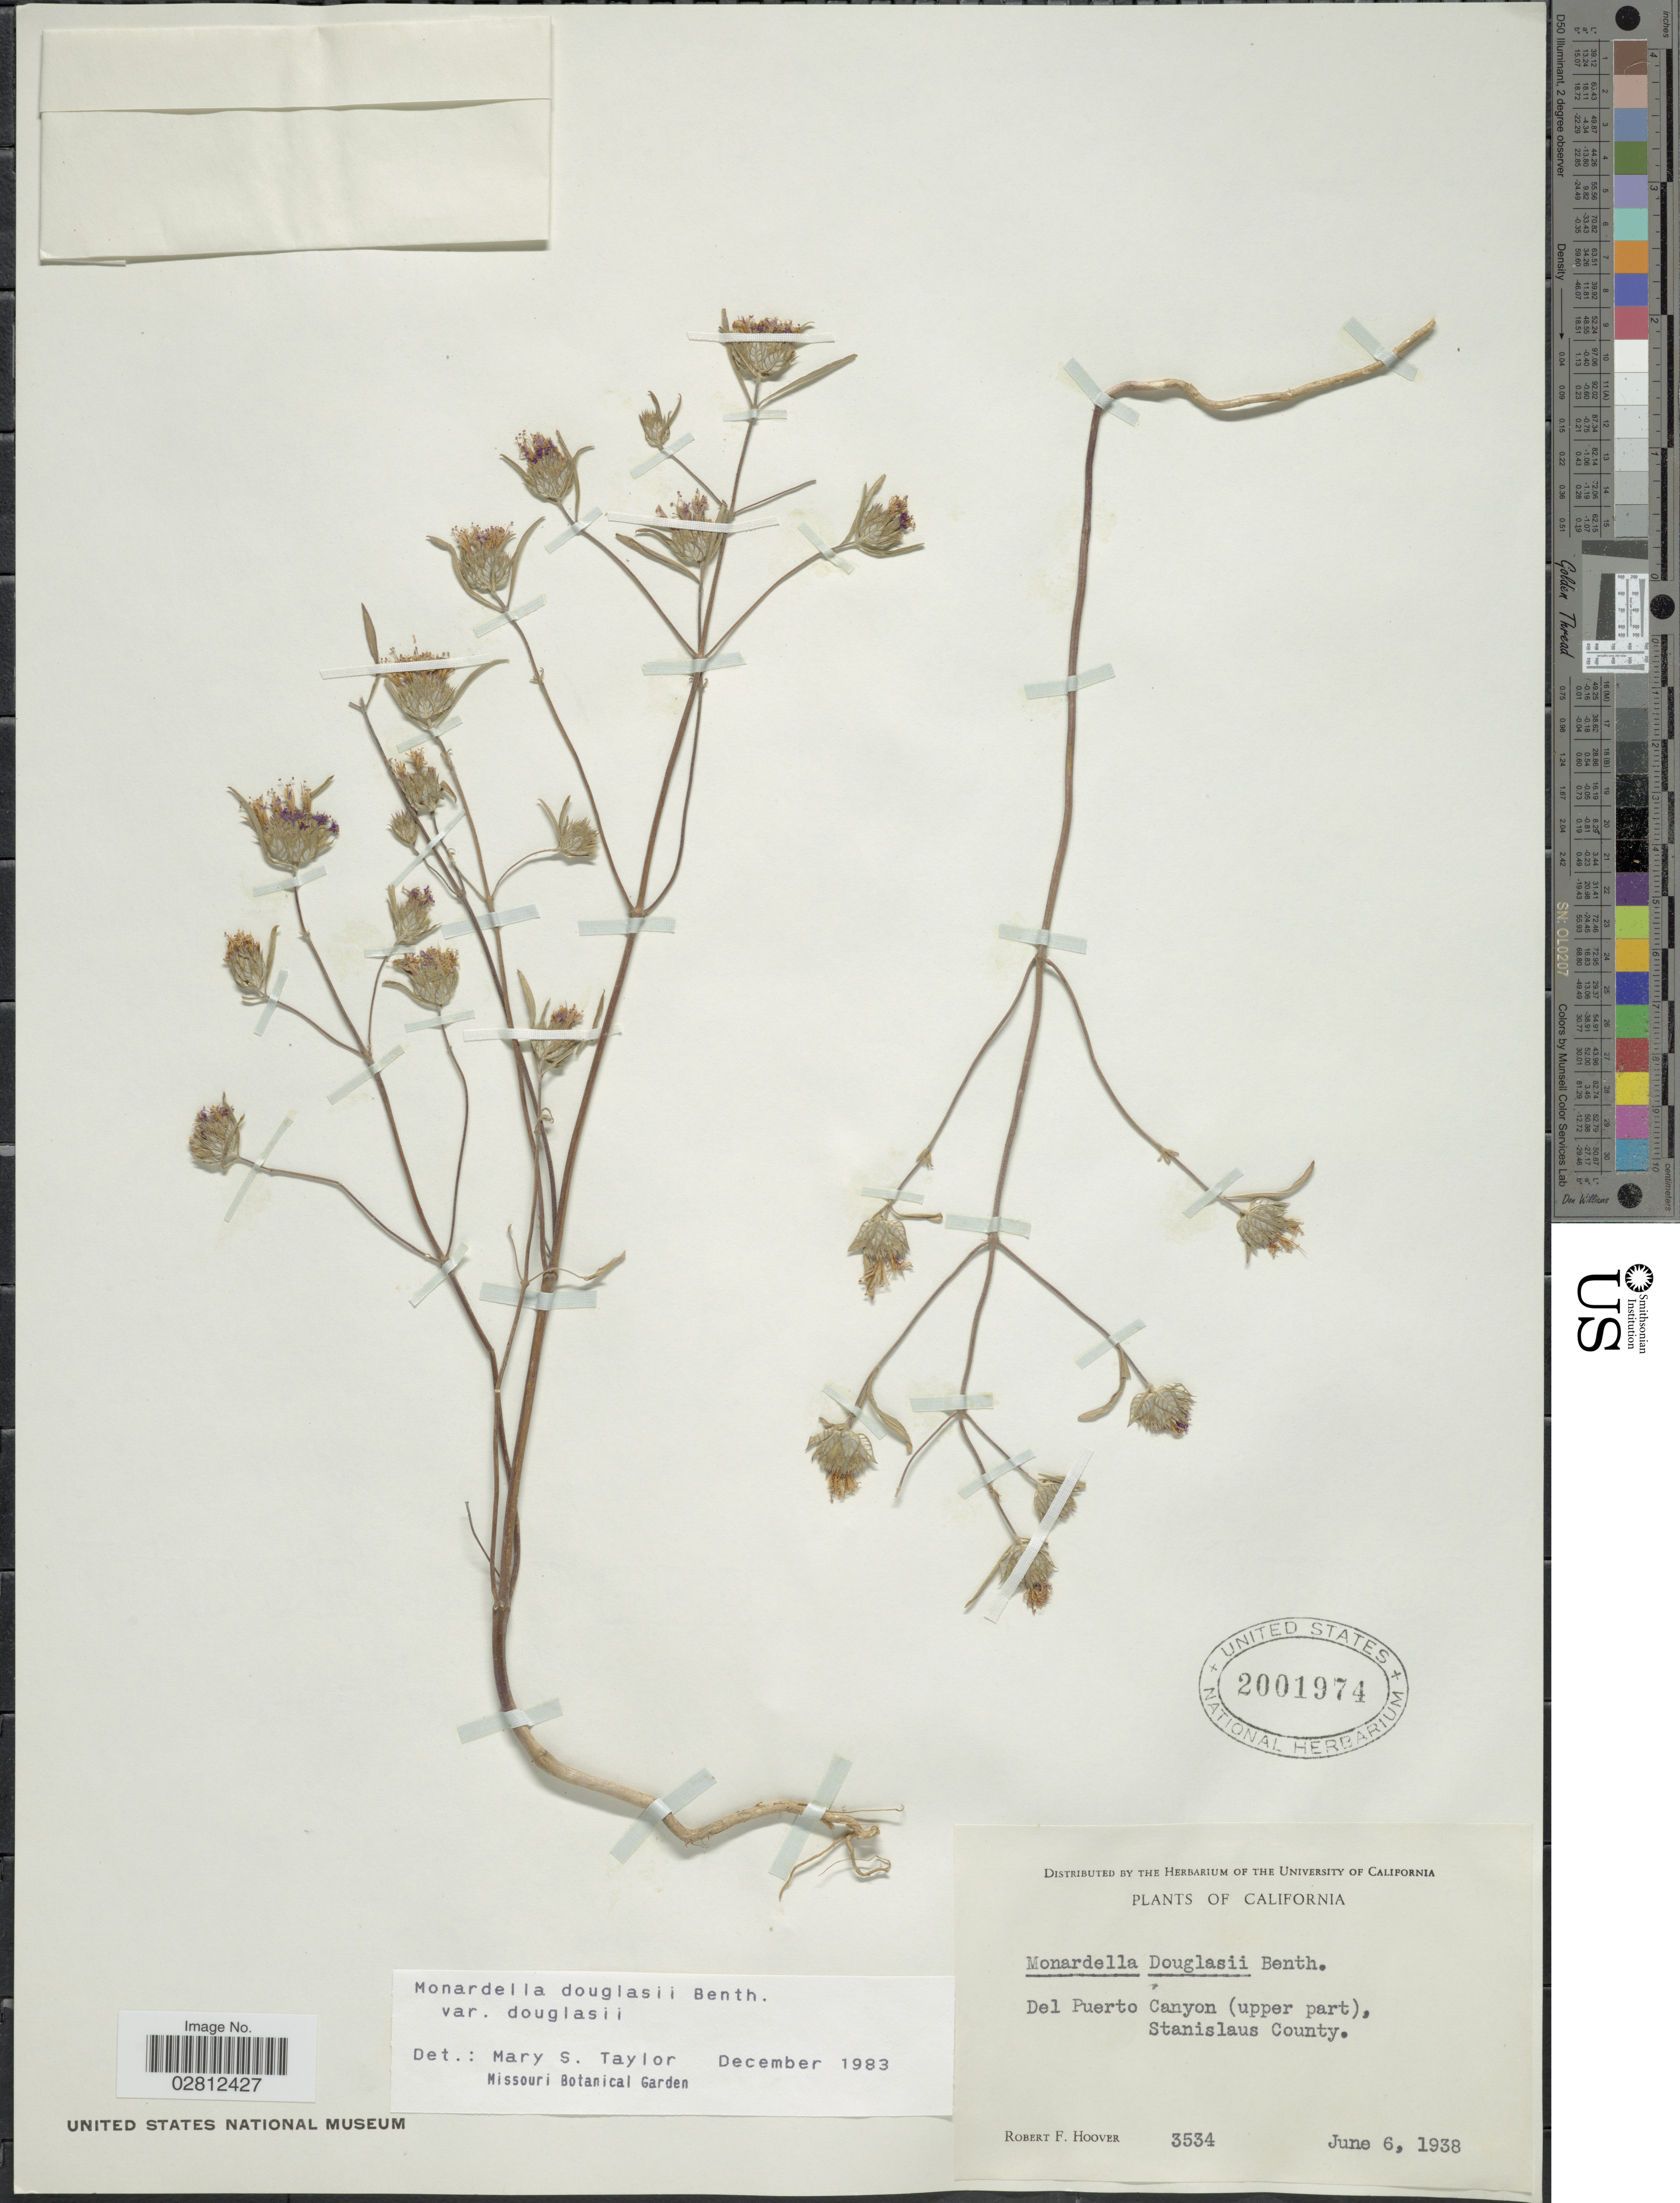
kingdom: Plantae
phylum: Tracheophyta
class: Magnoliopsida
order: Lamiales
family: Lamiaceae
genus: Monardella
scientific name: Monardella douglasii var. douglasii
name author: Benth.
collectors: R. F. Hoover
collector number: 3534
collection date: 1938-06-06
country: United States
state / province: California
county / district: Stanislaus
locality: Del Puerto Canyon (upper part), Stanislaus County.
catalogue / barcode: US 2001974